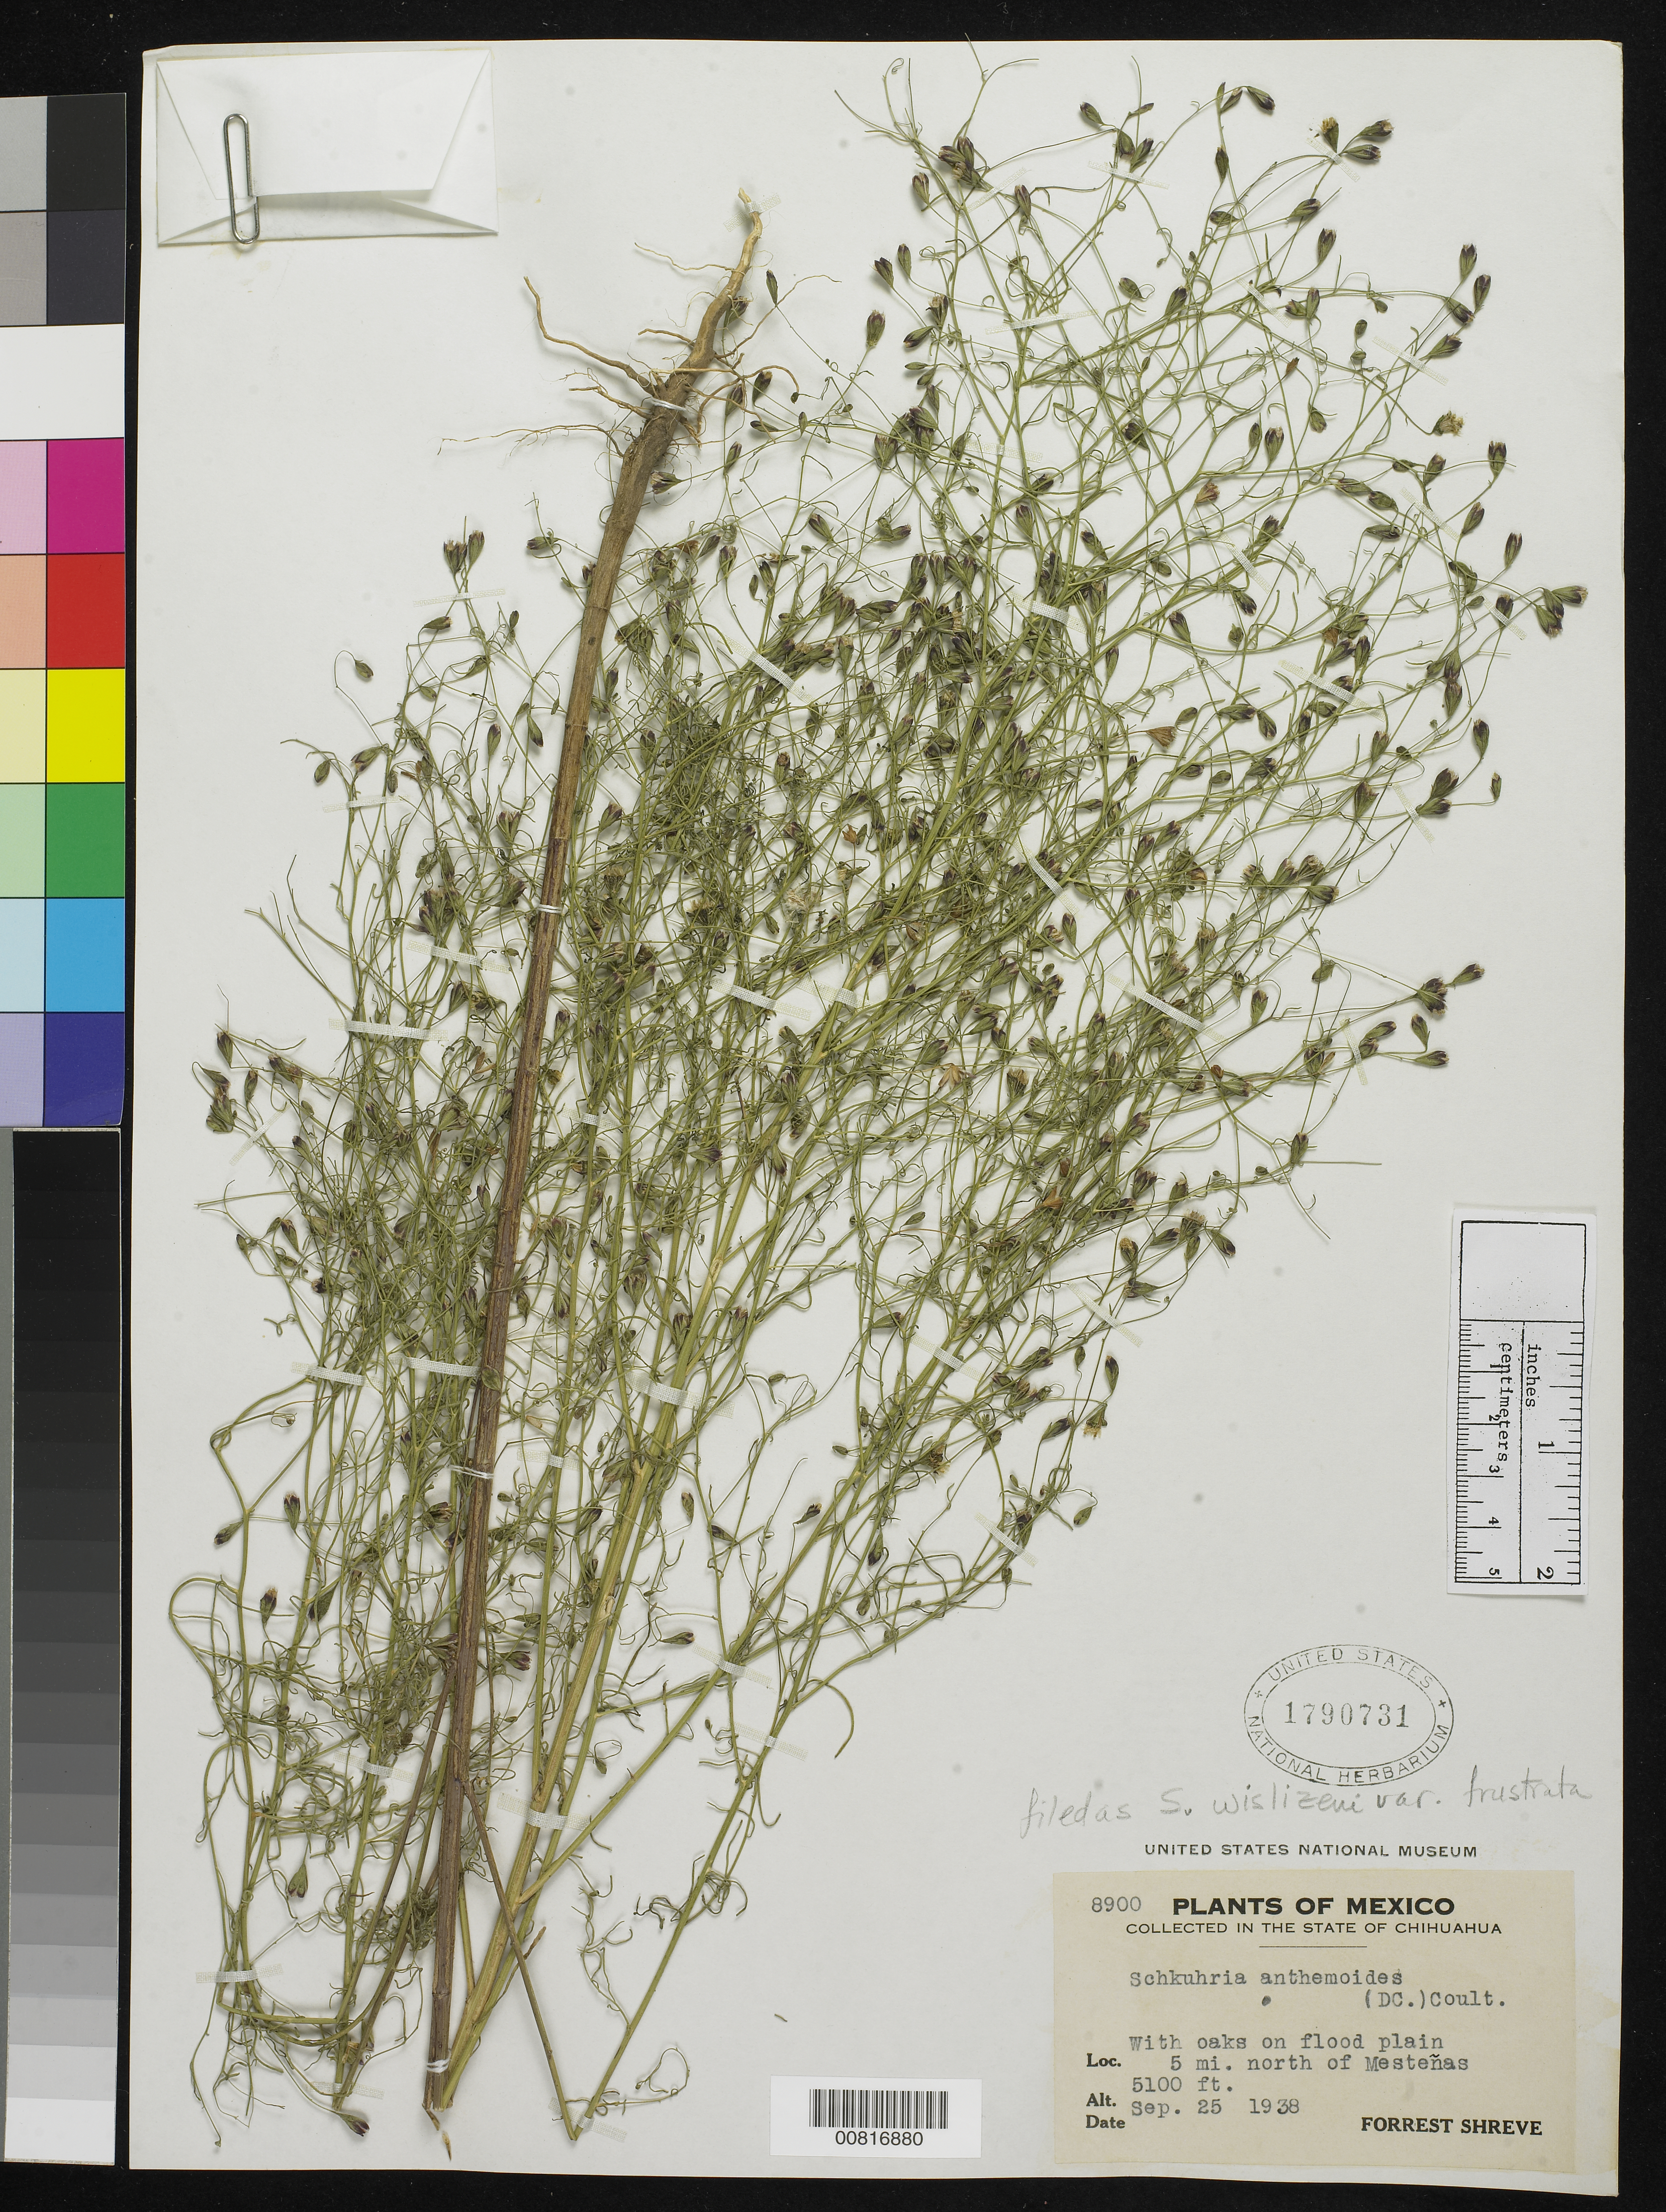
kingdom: Plantae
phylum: Tracheophyta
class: Magnoliopsida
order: Asterales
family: Asteraceae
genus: Schkuhria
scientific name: Schkuhria wislizeni var. frustrata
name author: S.F. Blake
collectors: F. Shreve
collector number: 8900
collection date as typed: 25 Sep 1938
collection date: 1938-09-25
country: Mexico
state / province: Chihuahua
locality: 5 mi. north of Mesteñas, Chihuahua.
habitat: With oaks on flood plain.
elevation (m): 1554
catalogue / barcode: US 1790731